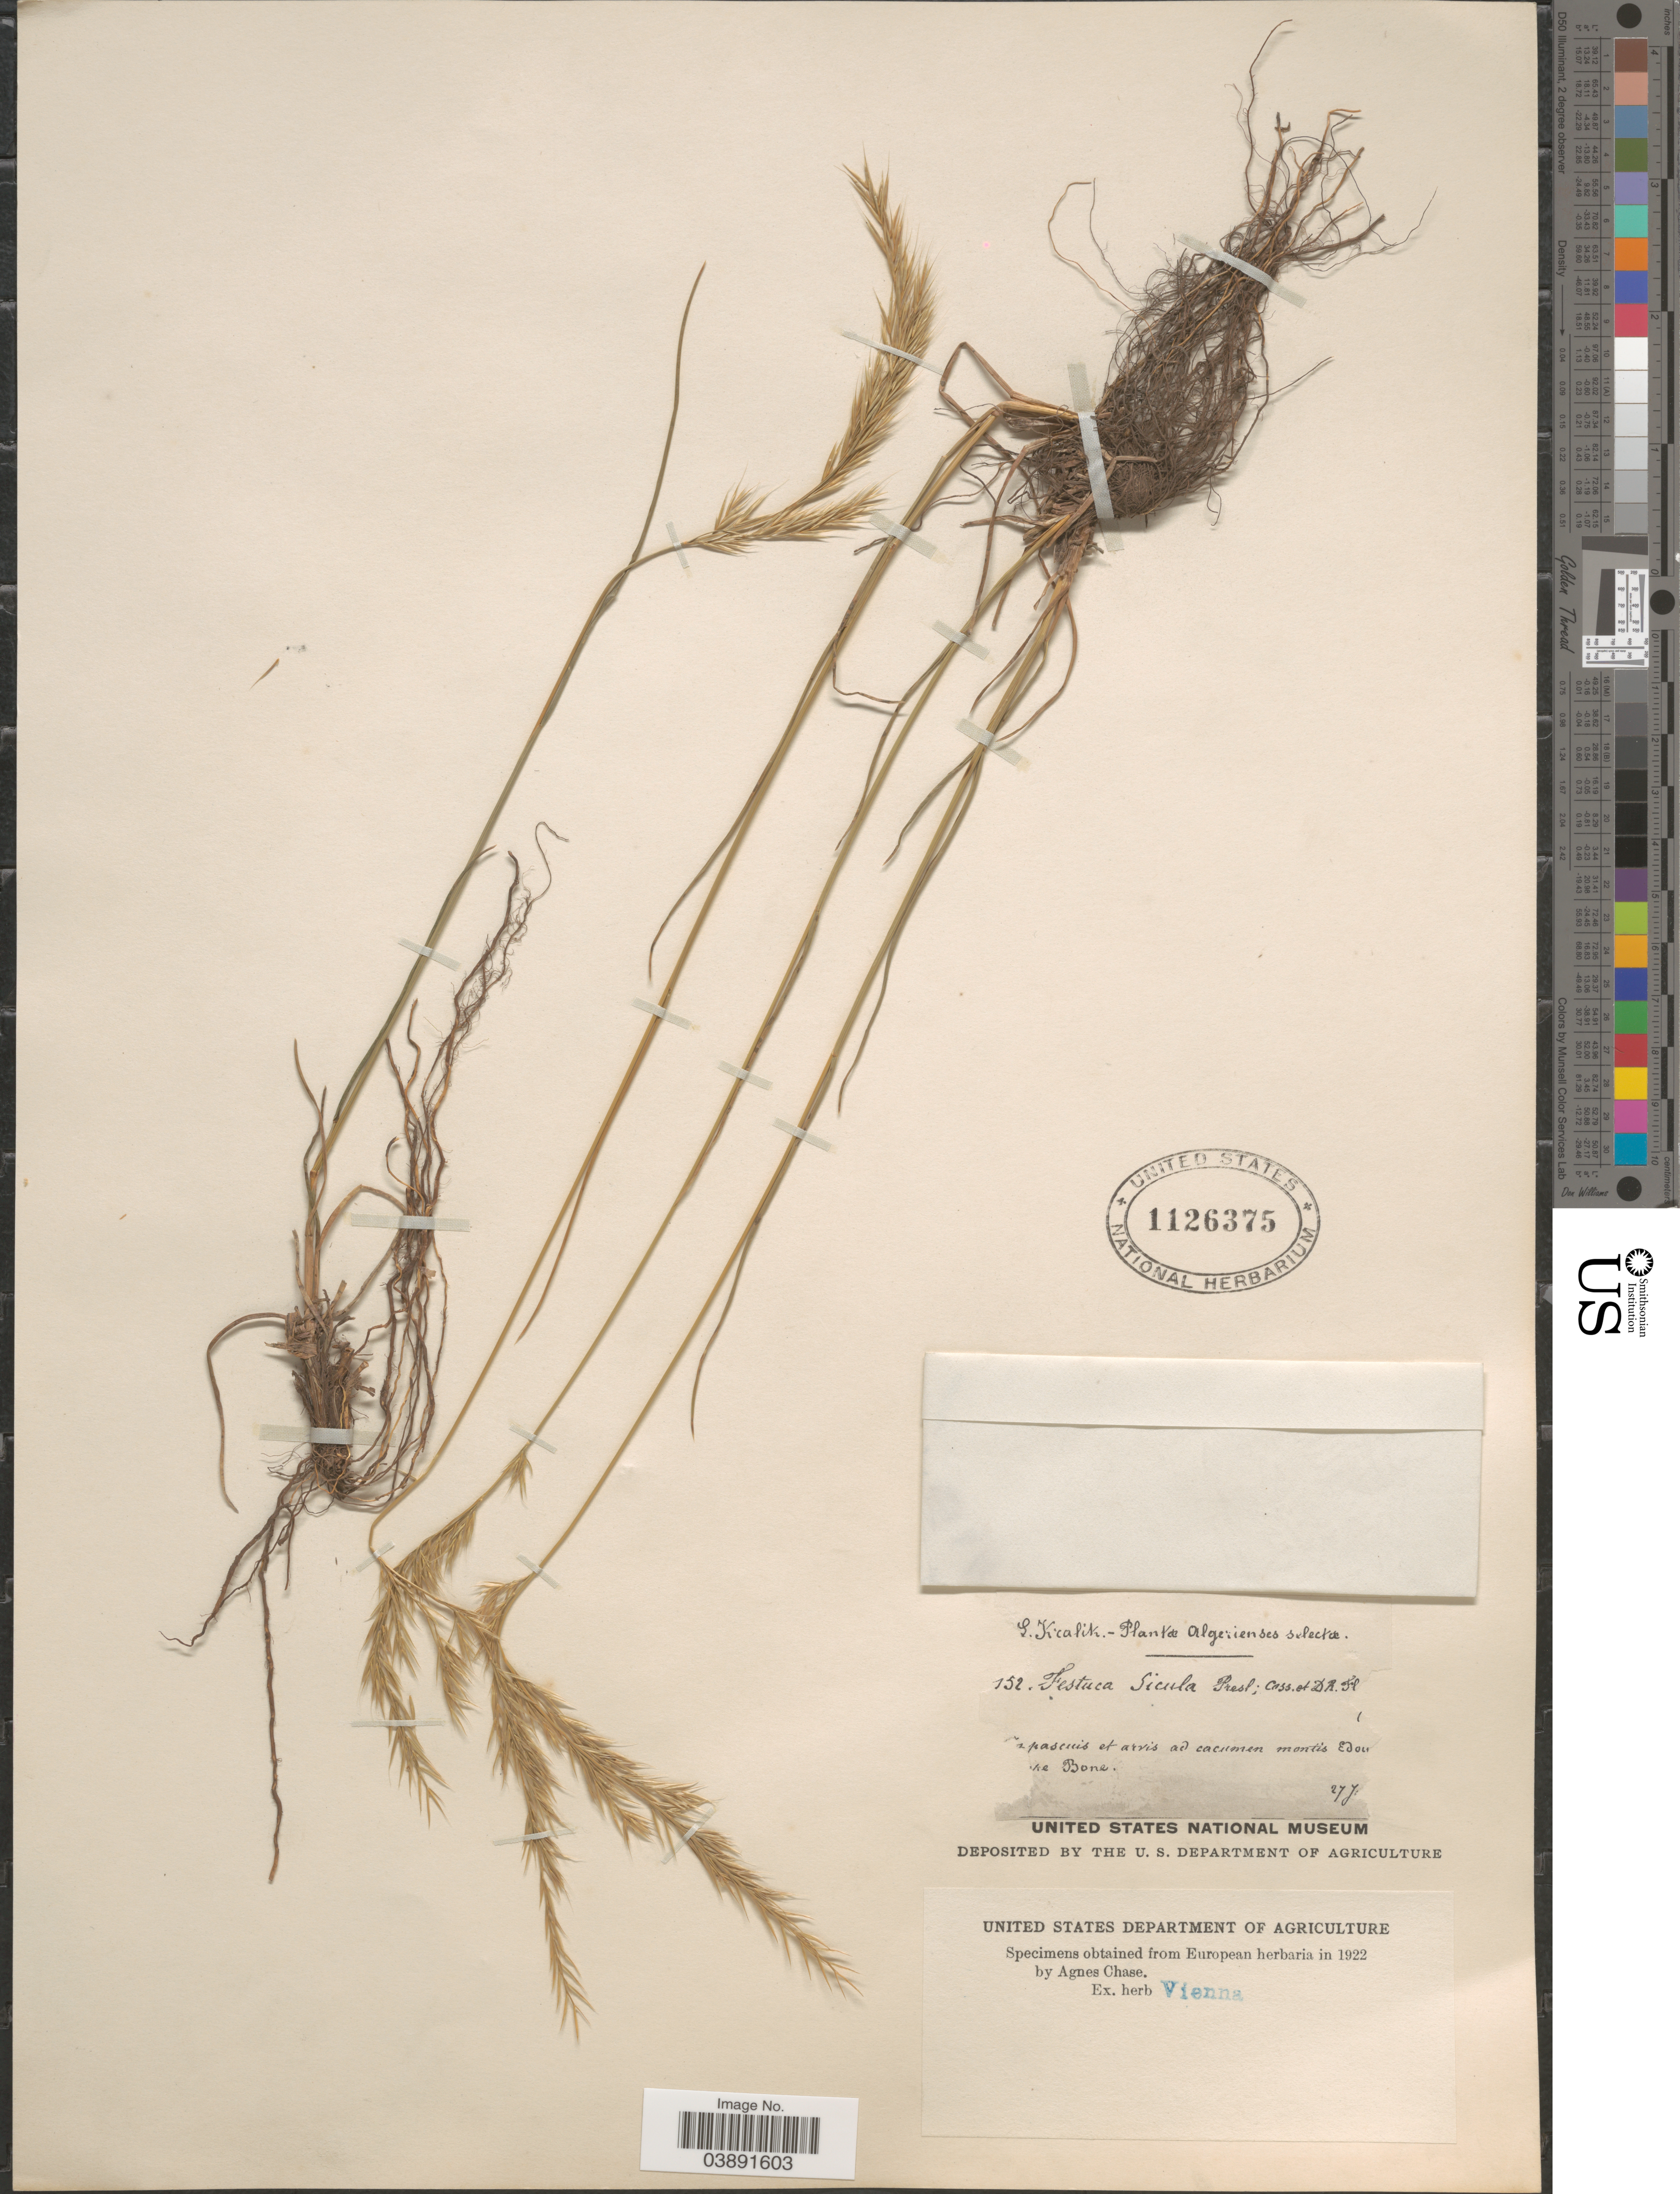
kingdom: Plantae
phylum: Tracheophyta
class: Liliopsida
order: Poales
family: Poaceae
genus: Festuca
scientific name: Festuca sicula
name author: C. Presl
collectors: L. Kralik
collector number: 152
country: Algeria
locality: Algerienses. In pascuis et arvis ad cacumen montis Edou [illegible text]ke Bone.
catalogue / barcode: US 1126375